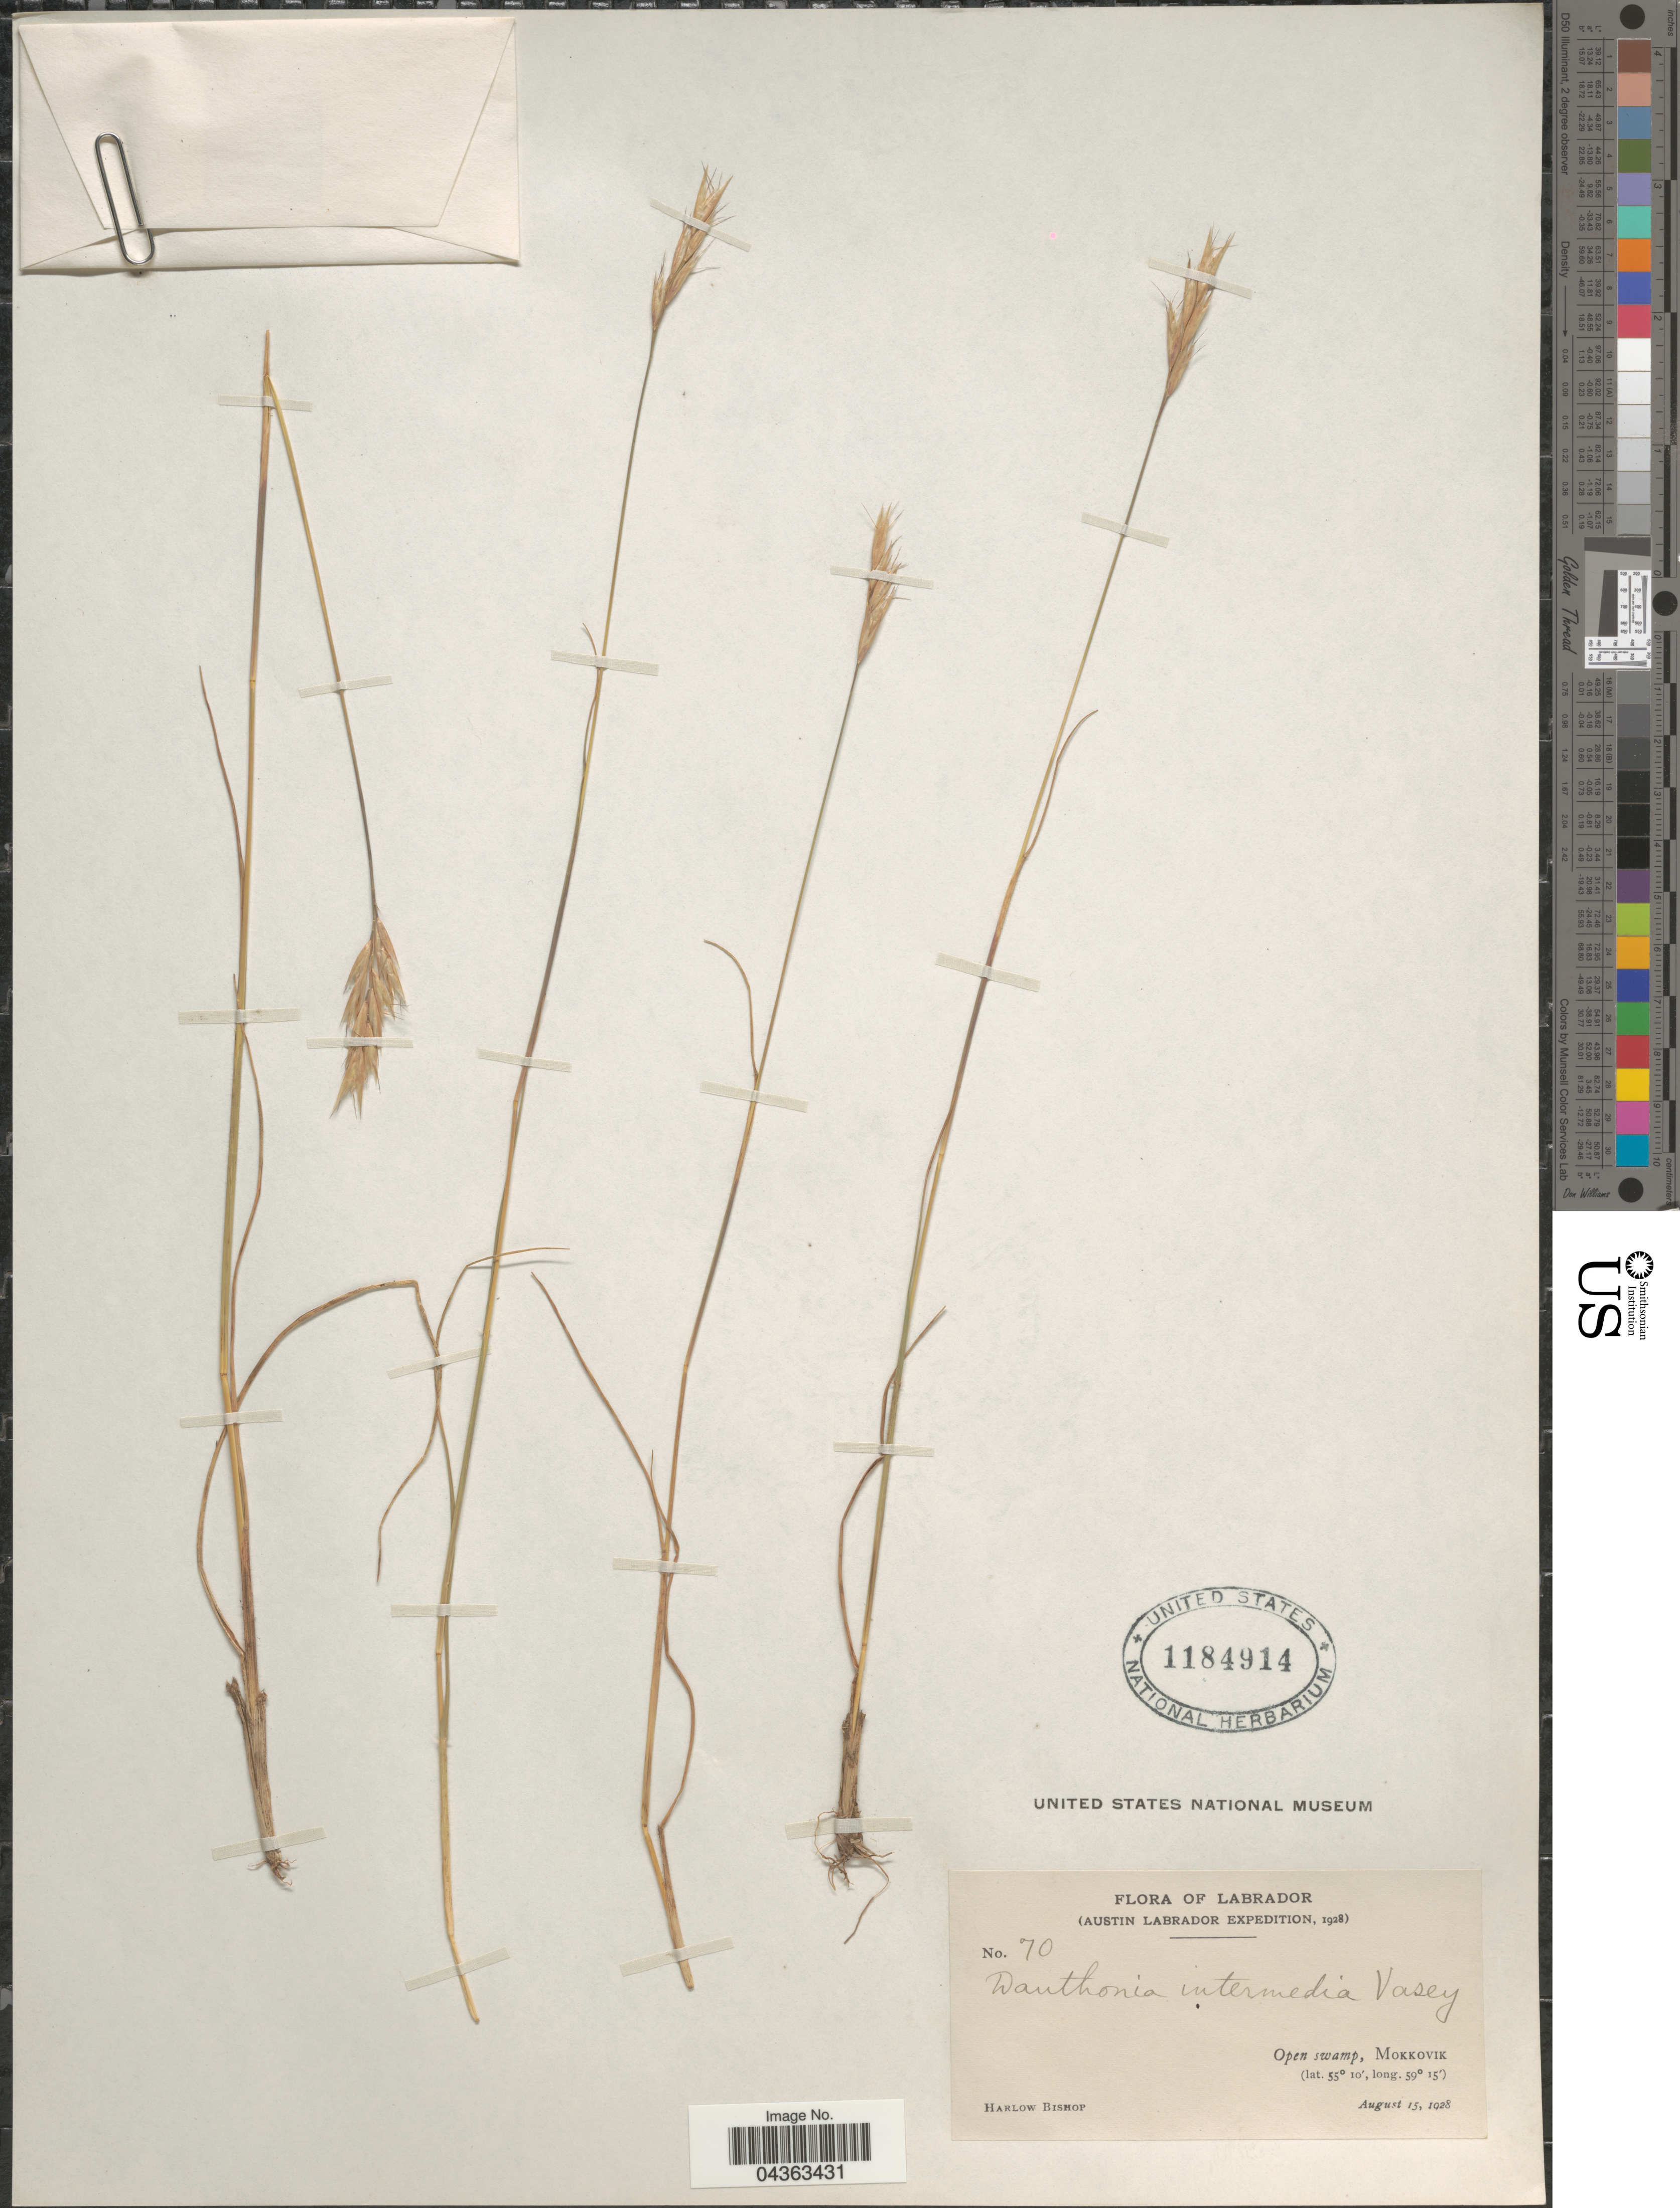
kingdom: Plantae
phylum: Tracheophyta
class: Liliopsida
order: Poales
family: Poaceae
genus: Danthonia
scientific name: Danthonia intermedia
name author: Vasey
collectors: H. Bishop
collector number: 70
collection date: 1928-08-15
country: Canada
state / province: Newfoundland and Labrador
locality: Labrador. (Austin Labrador Exoedition, 1928). Open swamp, Mokkovik.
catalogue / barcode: US 1184914